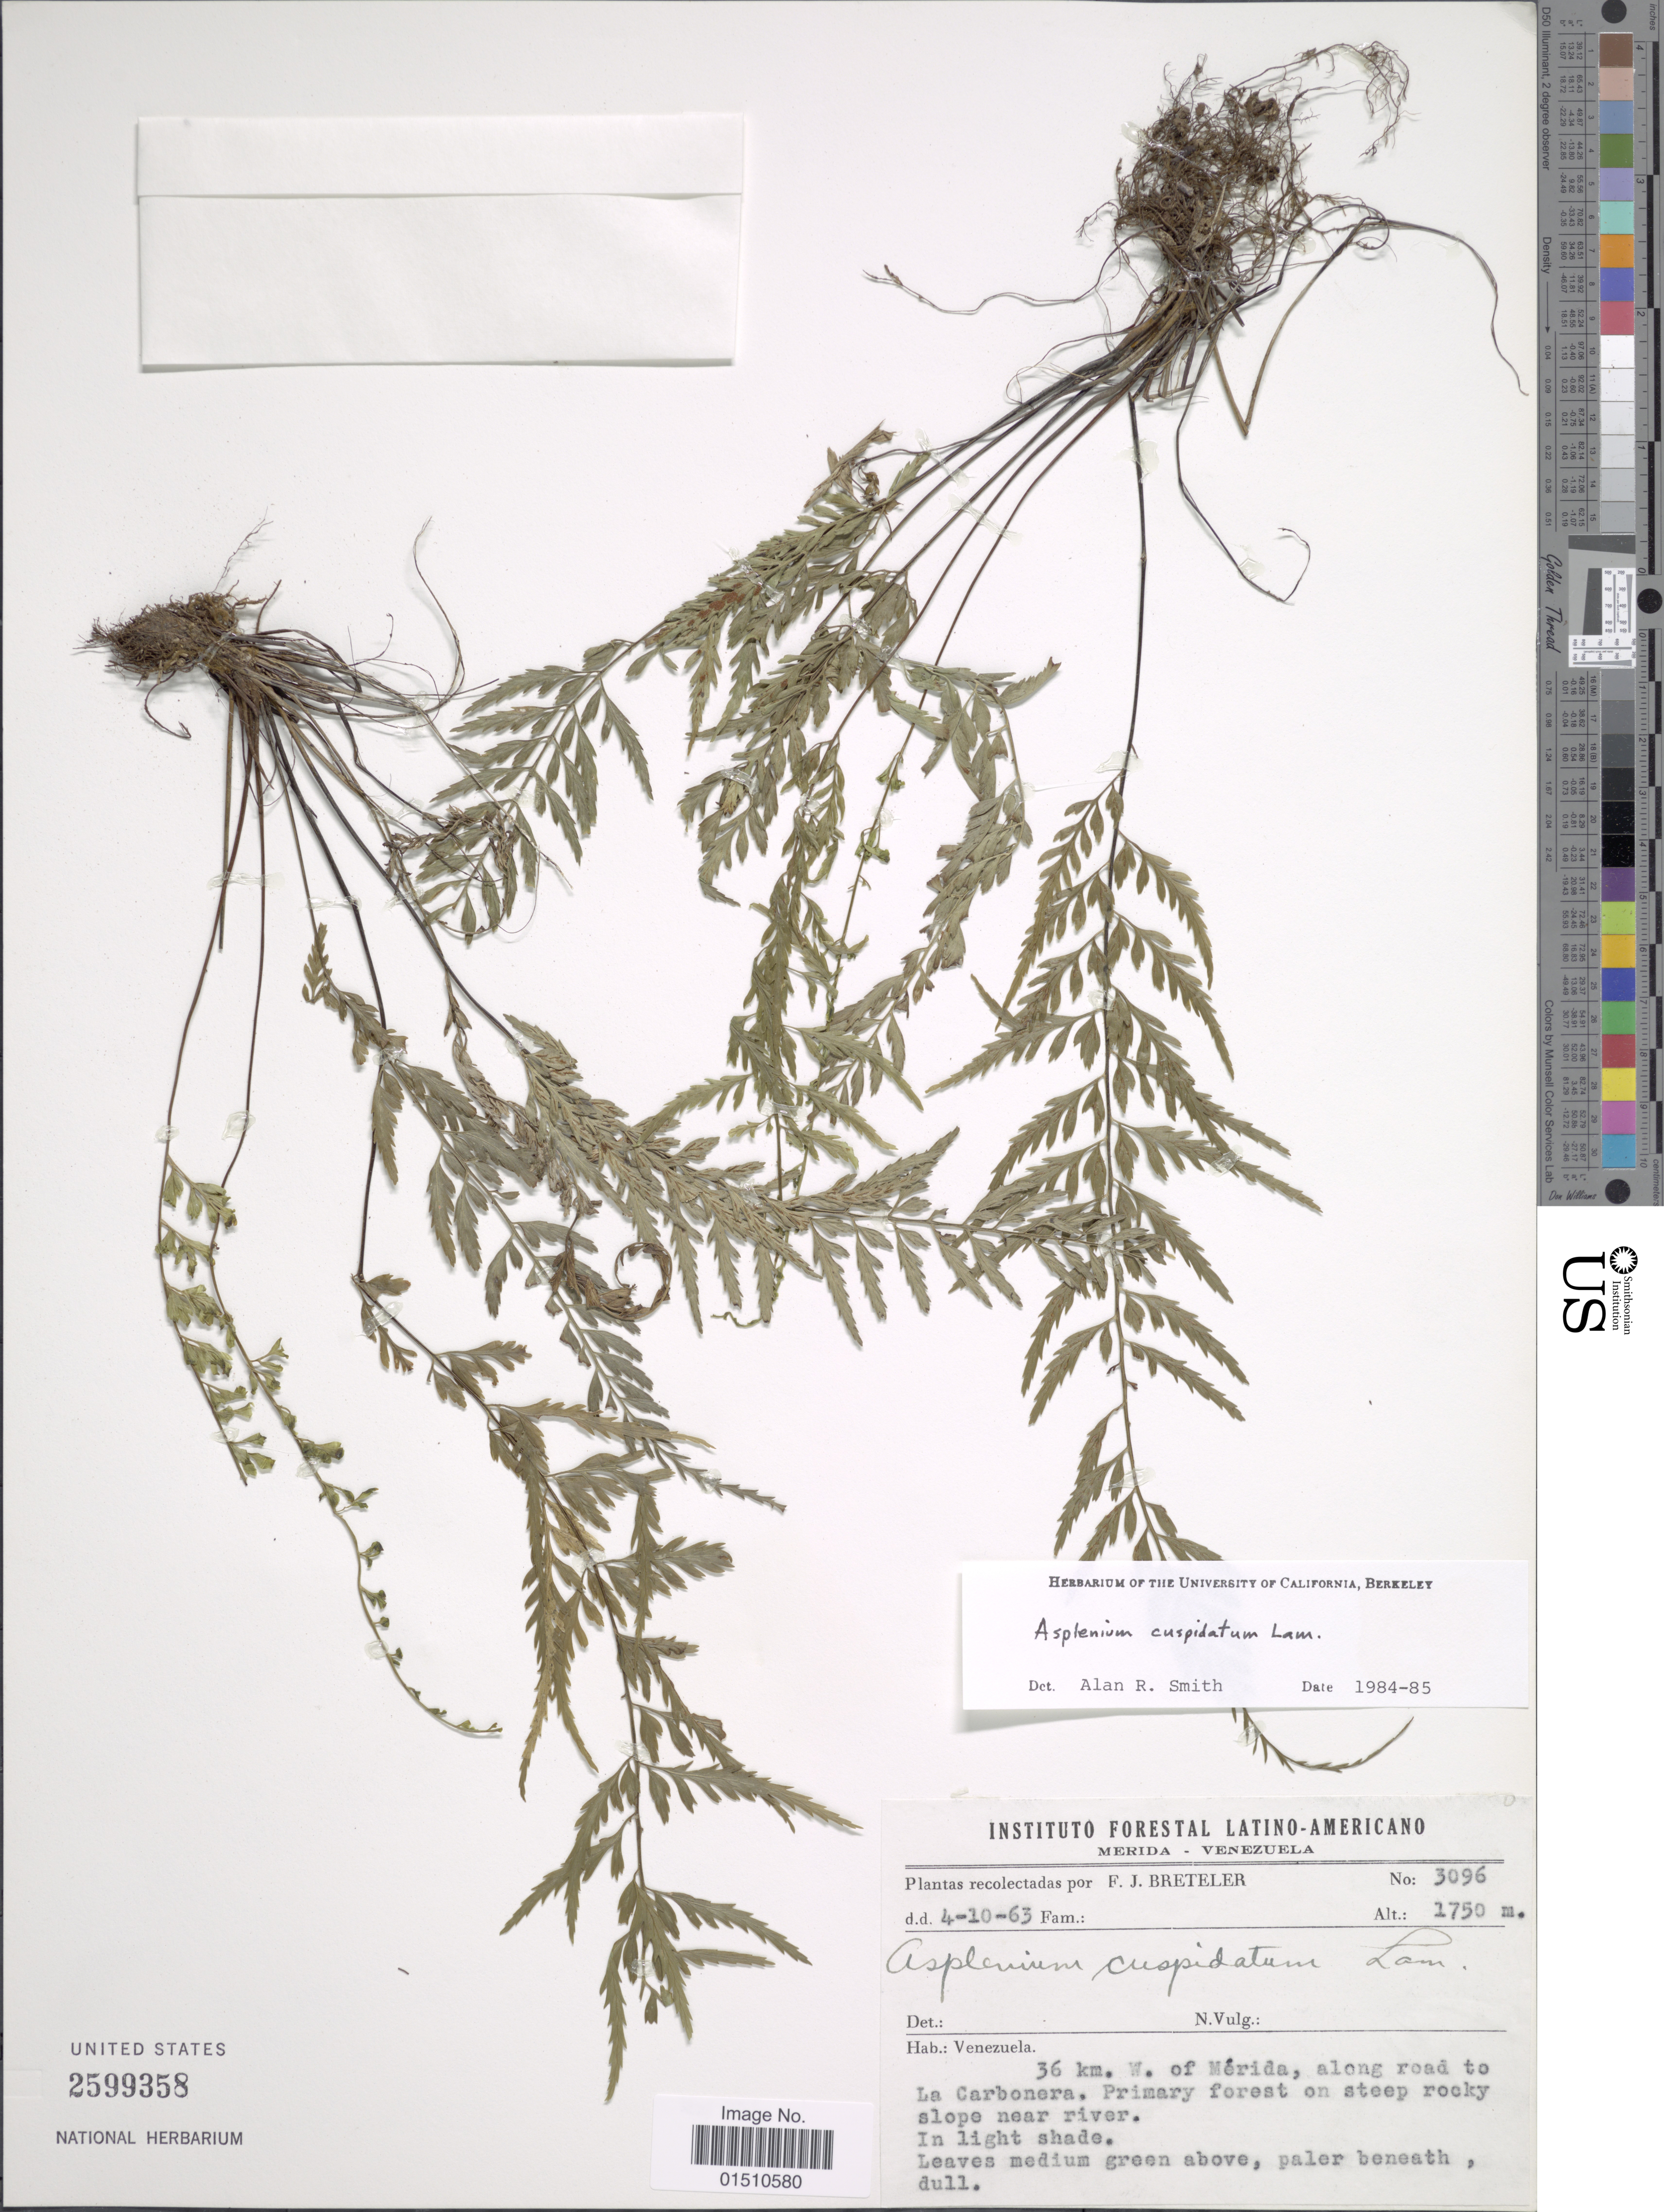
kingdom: Plantae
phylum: Tracheophyta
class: Polypodiopsida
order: Polypodiales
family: Aspleniaceae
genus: Asplenium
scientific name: Asplenium cuspidatum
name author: Lam.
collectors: F. J. Breteler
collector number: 3096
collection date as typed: Transcribed d/m/y: 4/10/63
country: Venezuela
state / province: Mérida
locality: Venezuela, 36 km. W. of Merida, along road to La Carbonera.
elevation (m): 1750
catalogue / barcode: US 2599358